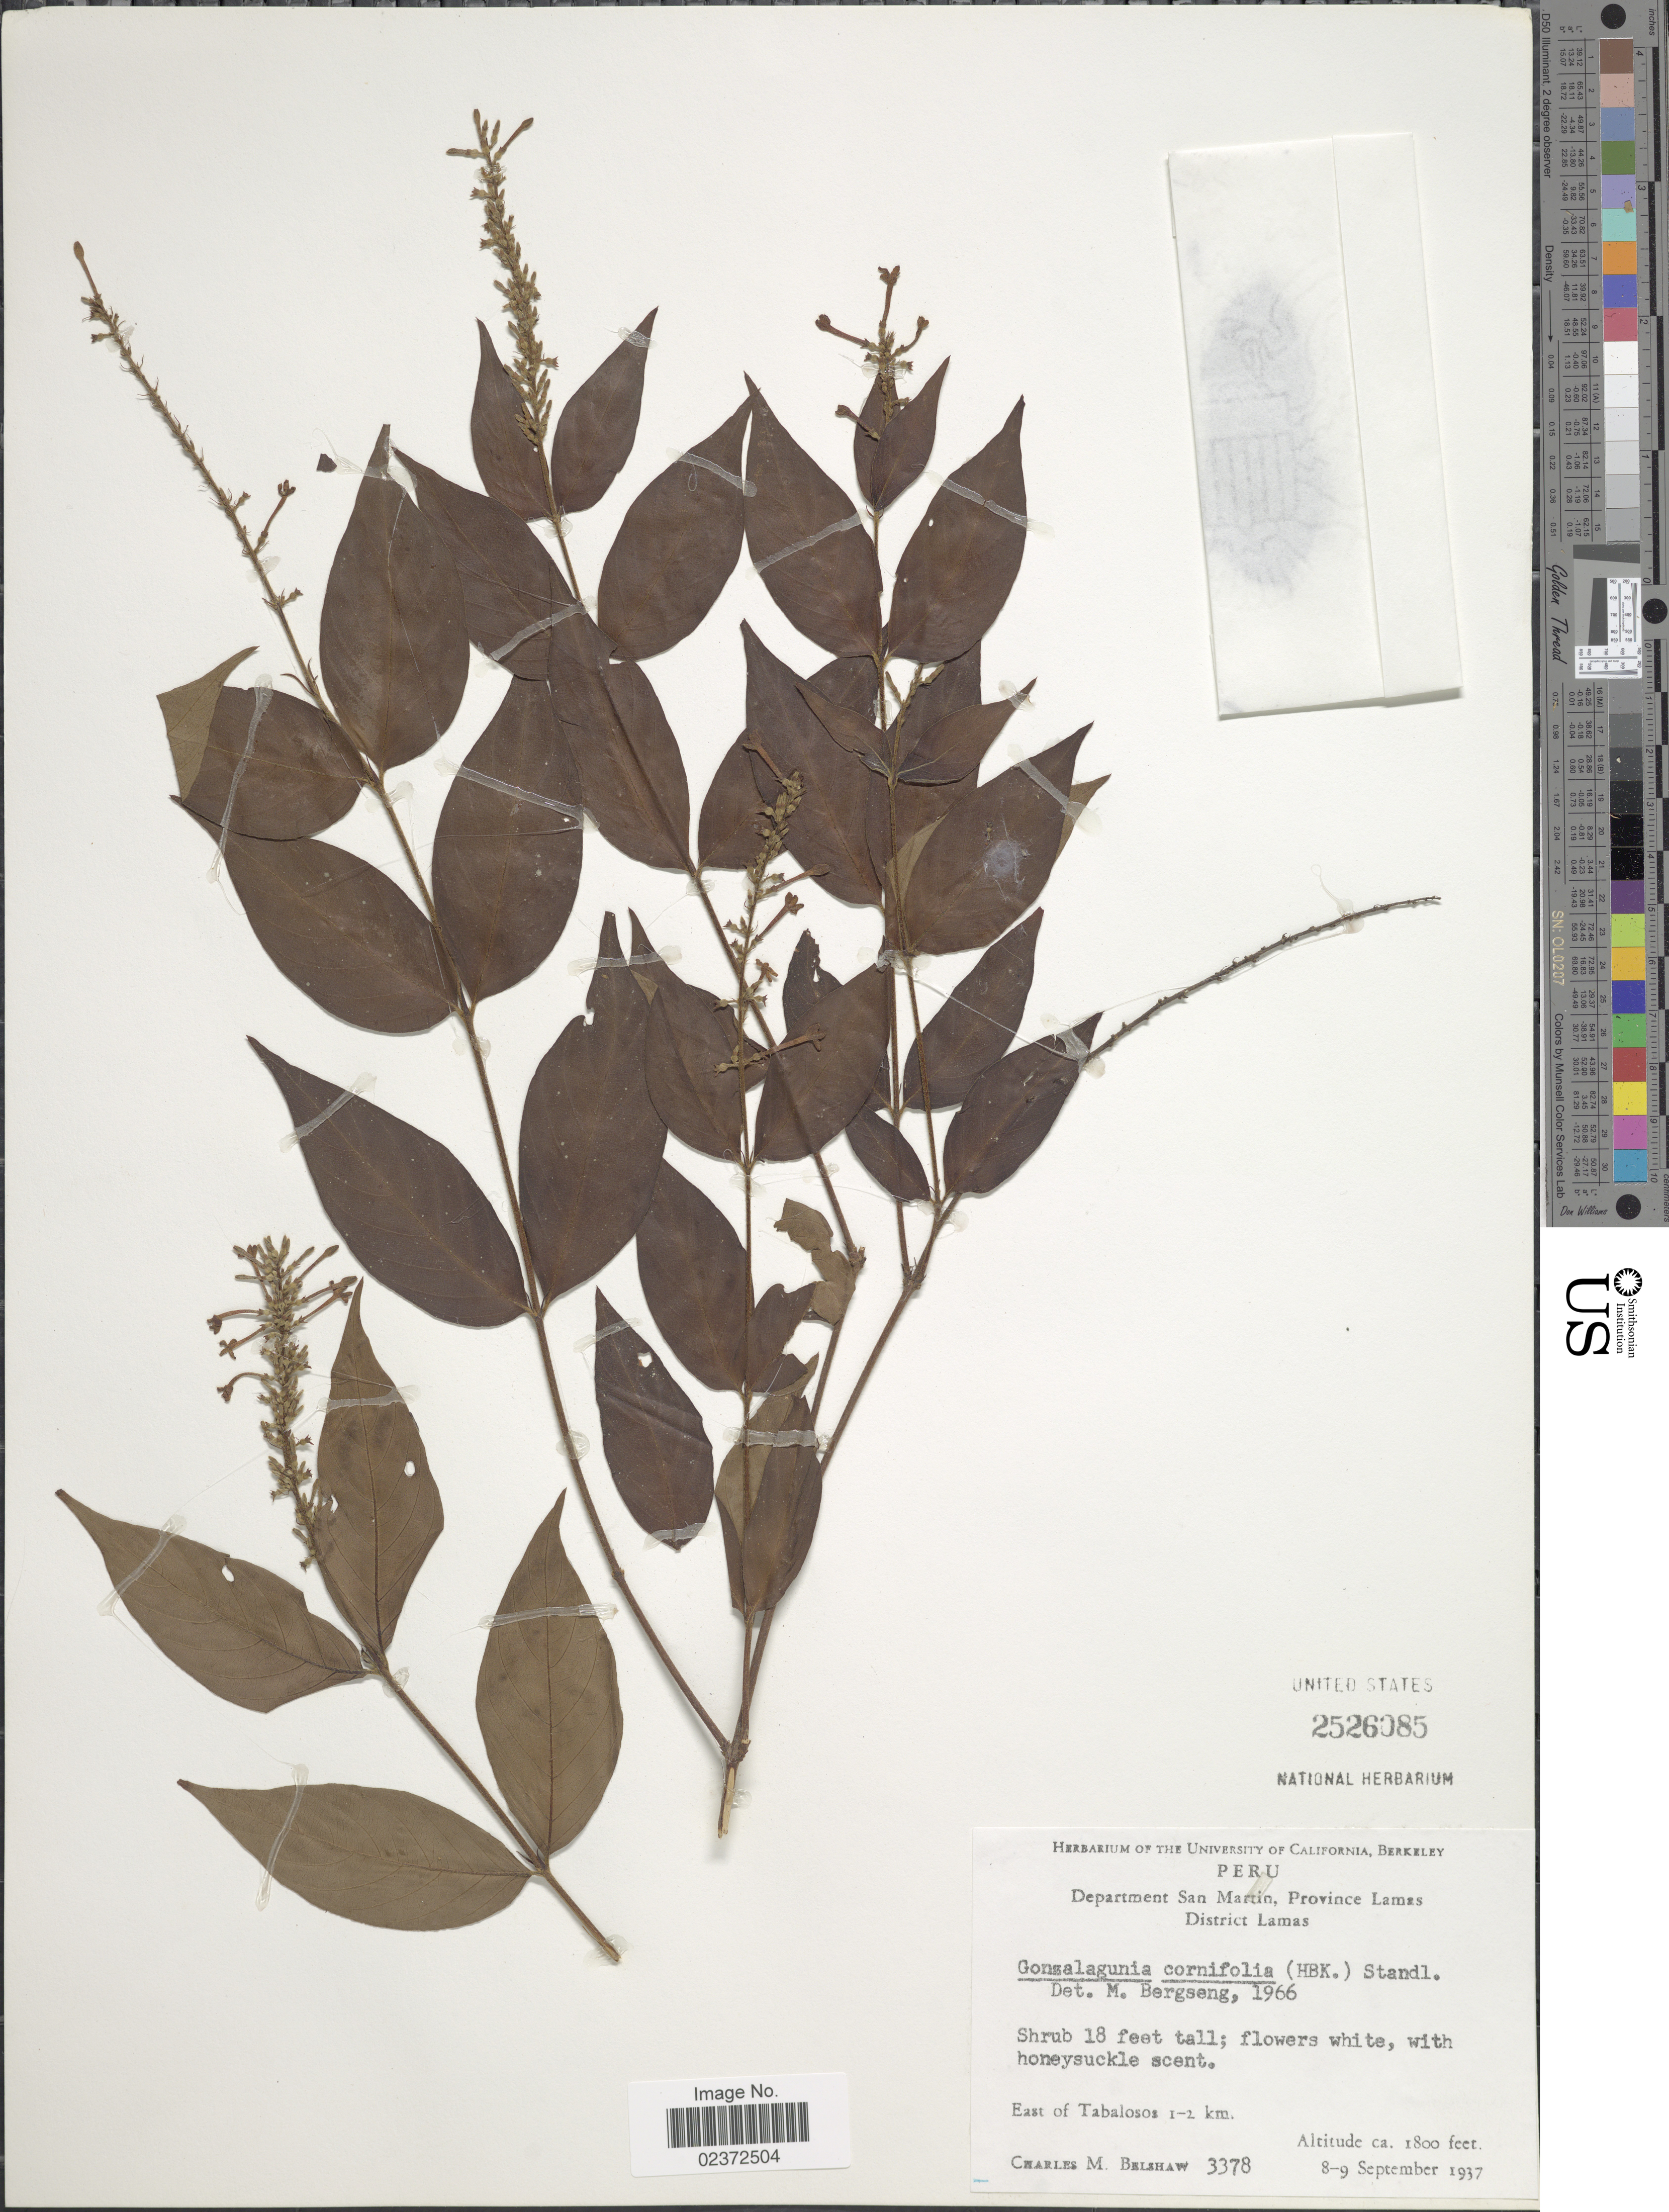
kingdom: Plantae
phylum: Tracheophyta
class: Magnoliopsida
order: Gentianales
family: Rubiaceae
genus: Gonzalagunia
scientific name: Gonzalagunia cornifolia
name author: (Kunth) Standl.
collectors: C. Shaw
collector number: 3378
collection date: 1937-09-08/1937-09-09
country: Peru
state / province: San Martín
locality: Province Lamas, District Lamas, East of Tabalosos 1-2 km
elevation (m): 549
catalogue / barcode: US 2526085